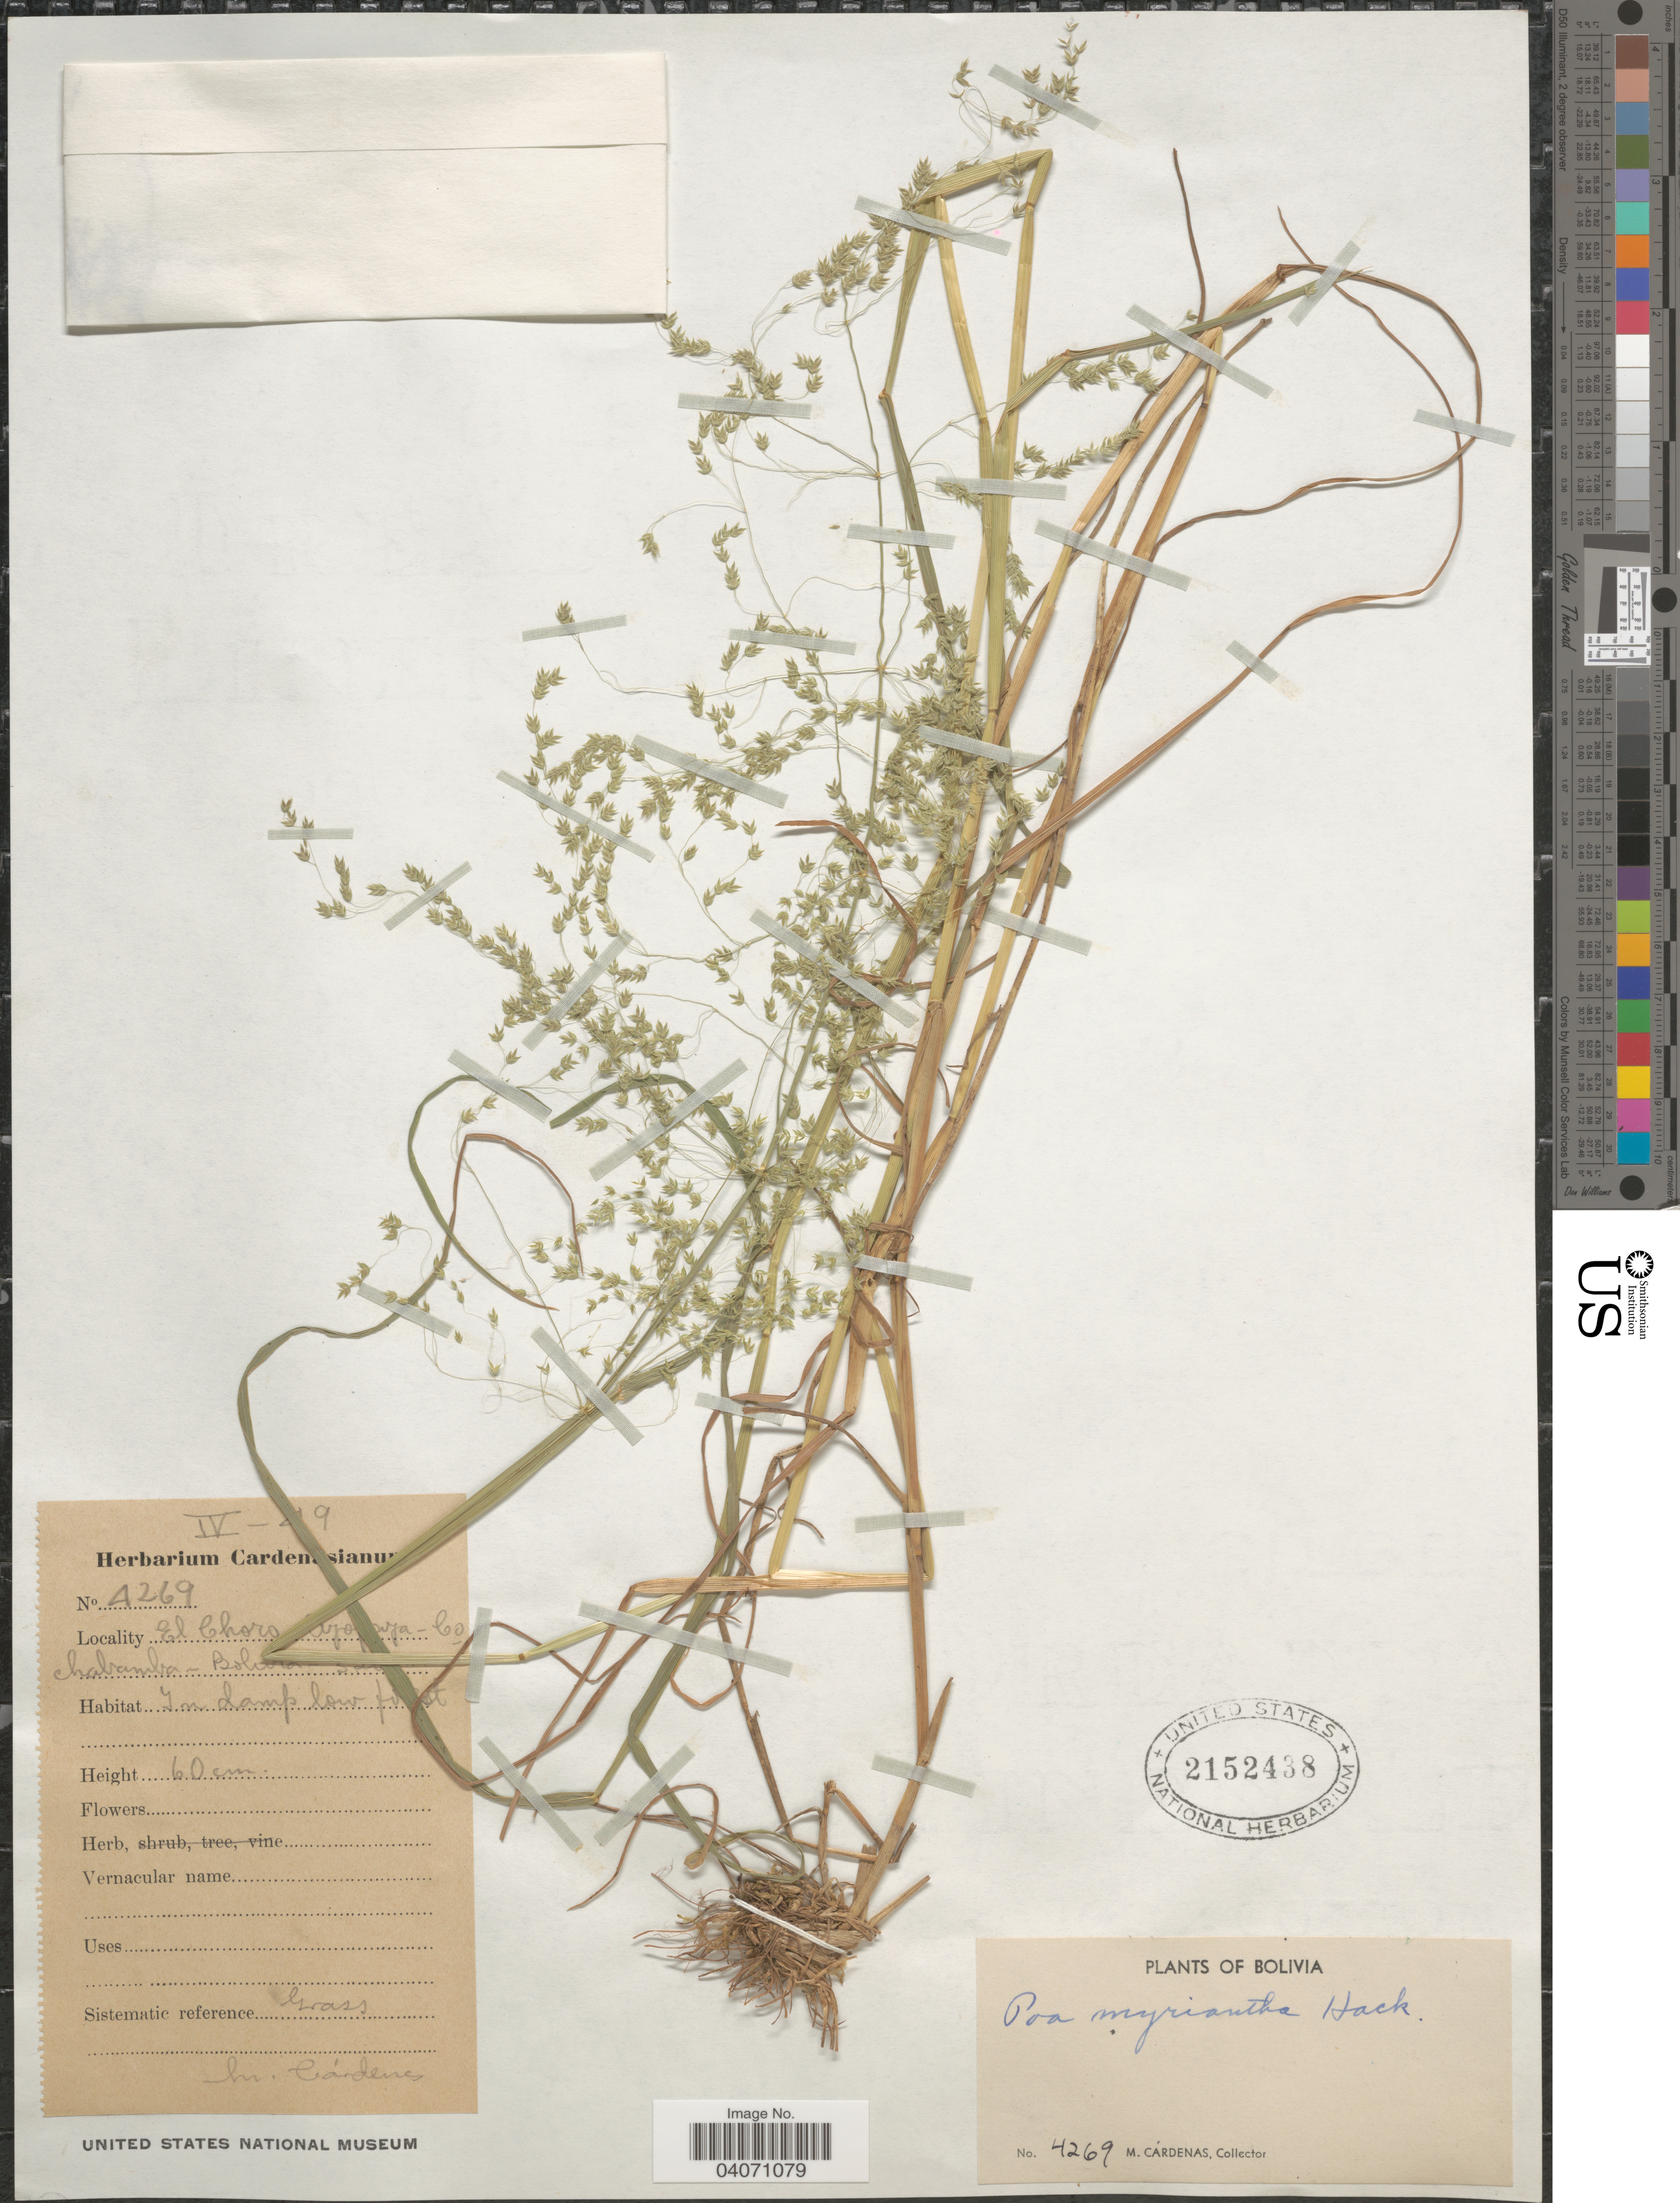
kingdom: Plantae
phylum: Tracheophyta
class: Liliopsida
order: Poales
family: Poaceae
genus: Poa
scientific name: Poa myriantha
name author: Hack. in Stuck.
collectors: M. Cárdenas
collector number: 4269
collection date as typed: Transcribed d/m/y: /4/49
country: Bolivia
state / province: Cochabamba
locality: El Choro, Ayopaya.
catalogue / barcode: US 2152438